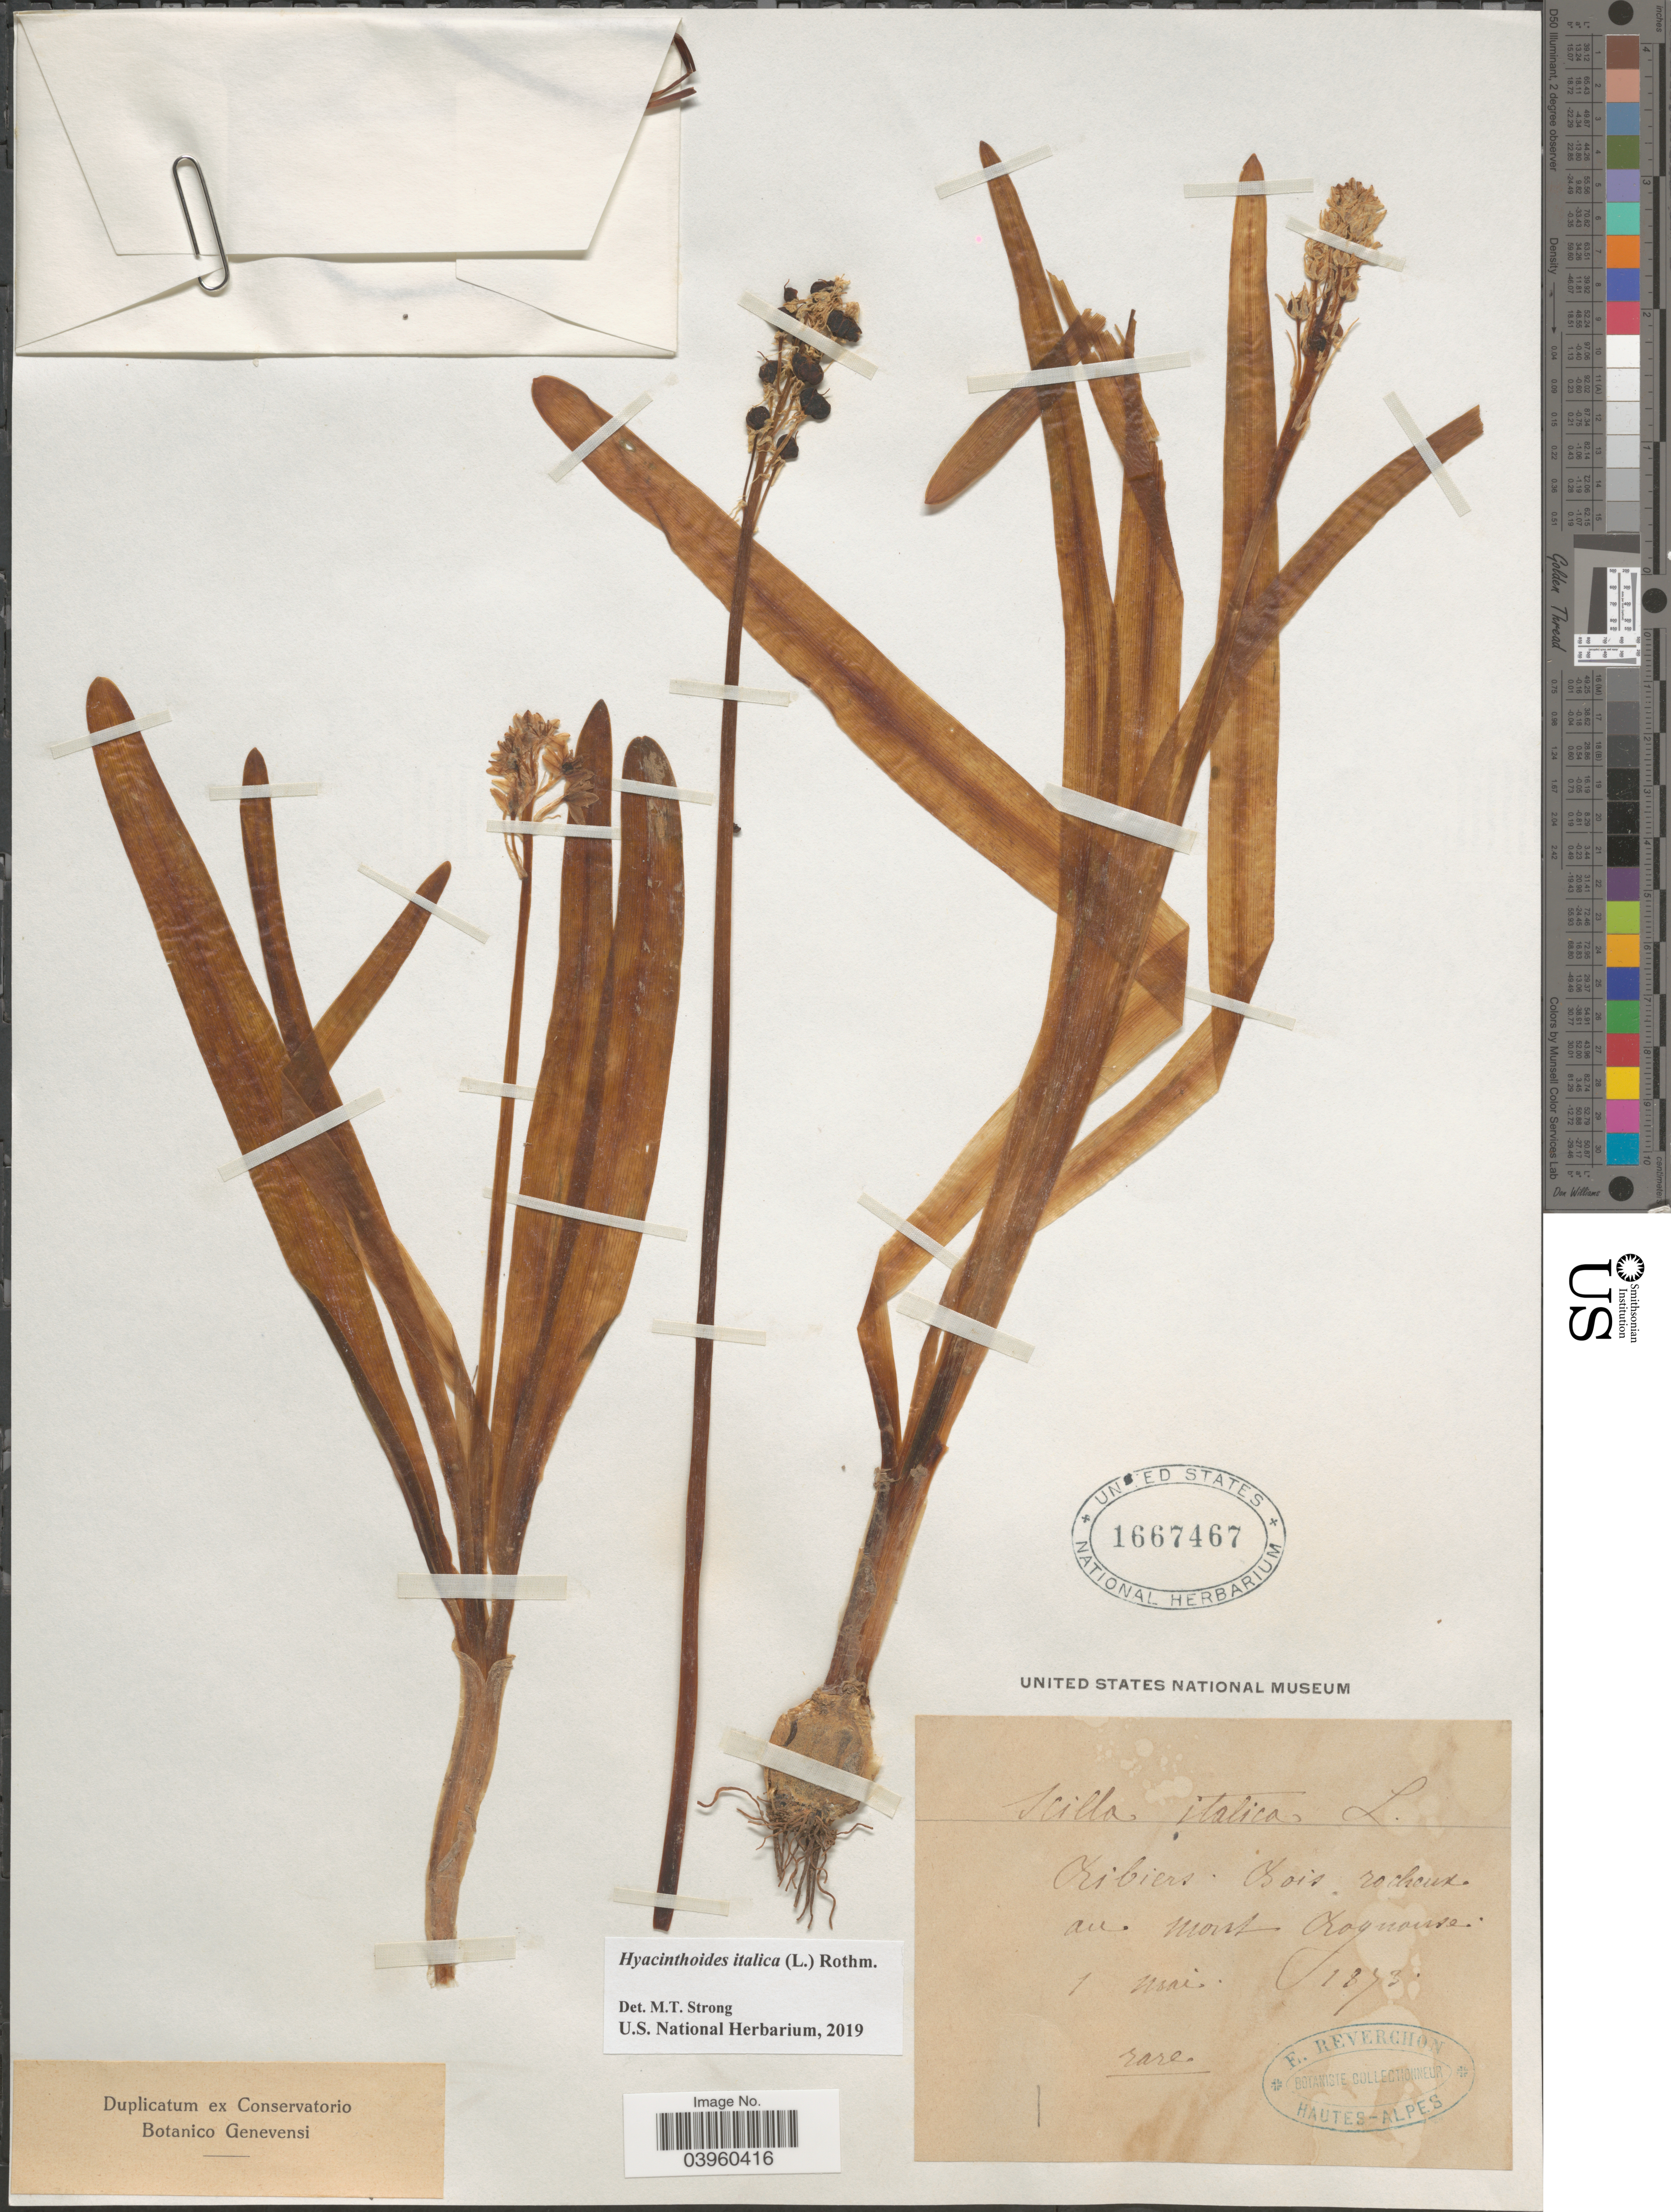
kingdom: Plantae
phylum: Tracheophyta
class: Liliopsida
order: Asparagales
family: Asparagaceae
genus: Hyacinthoides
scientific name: Hyacinthoides italica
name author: (L.) Rothm.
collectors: E. Reverchon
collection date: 1873-05-01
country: France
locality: Ribiers. Bois rocheux an mont Rognouse.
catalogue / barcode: US 1667467